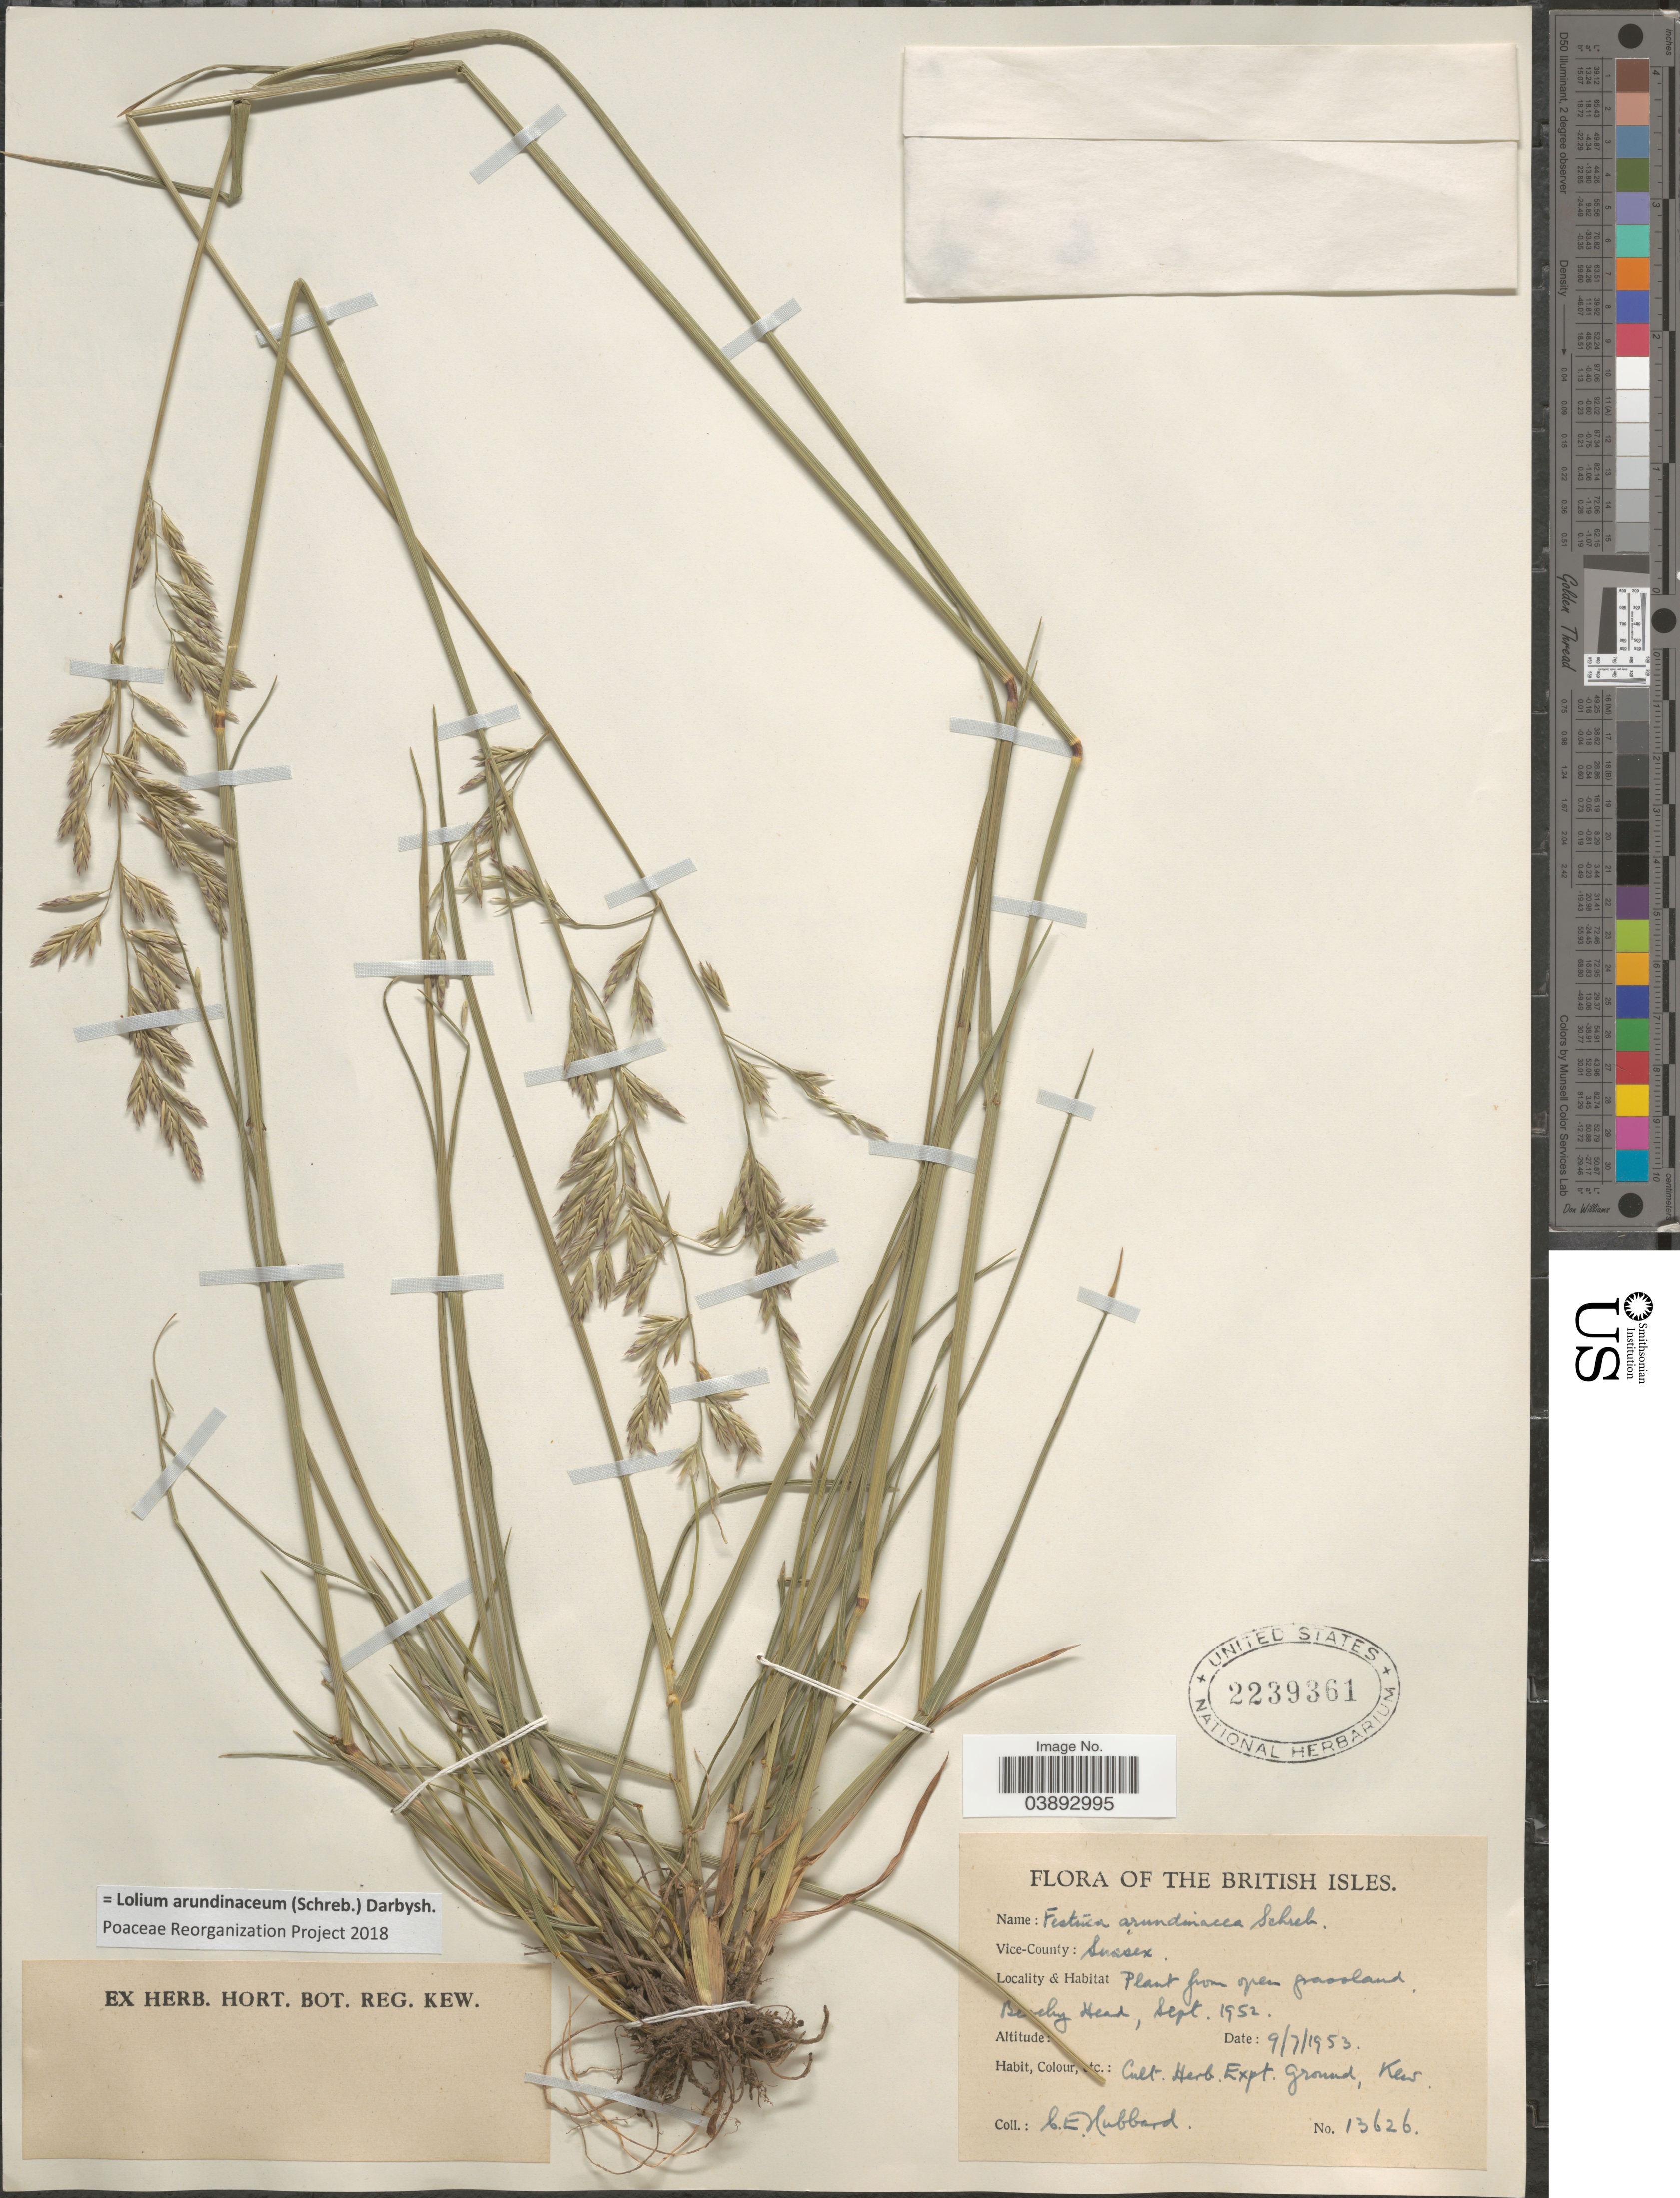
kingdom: Plantae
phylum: Tracheophyta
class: Liliopsida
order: Poales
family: Poaceae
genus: Lolium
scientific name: Lolium arundinaceum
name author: (Schreb.) Darbysh.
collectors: C. E. Hubbard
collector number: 13626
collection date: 1953-09-07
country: United Kingdom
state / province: England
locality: Cult. herb. Expt. Ground, Kew.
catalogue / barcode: US 2239361